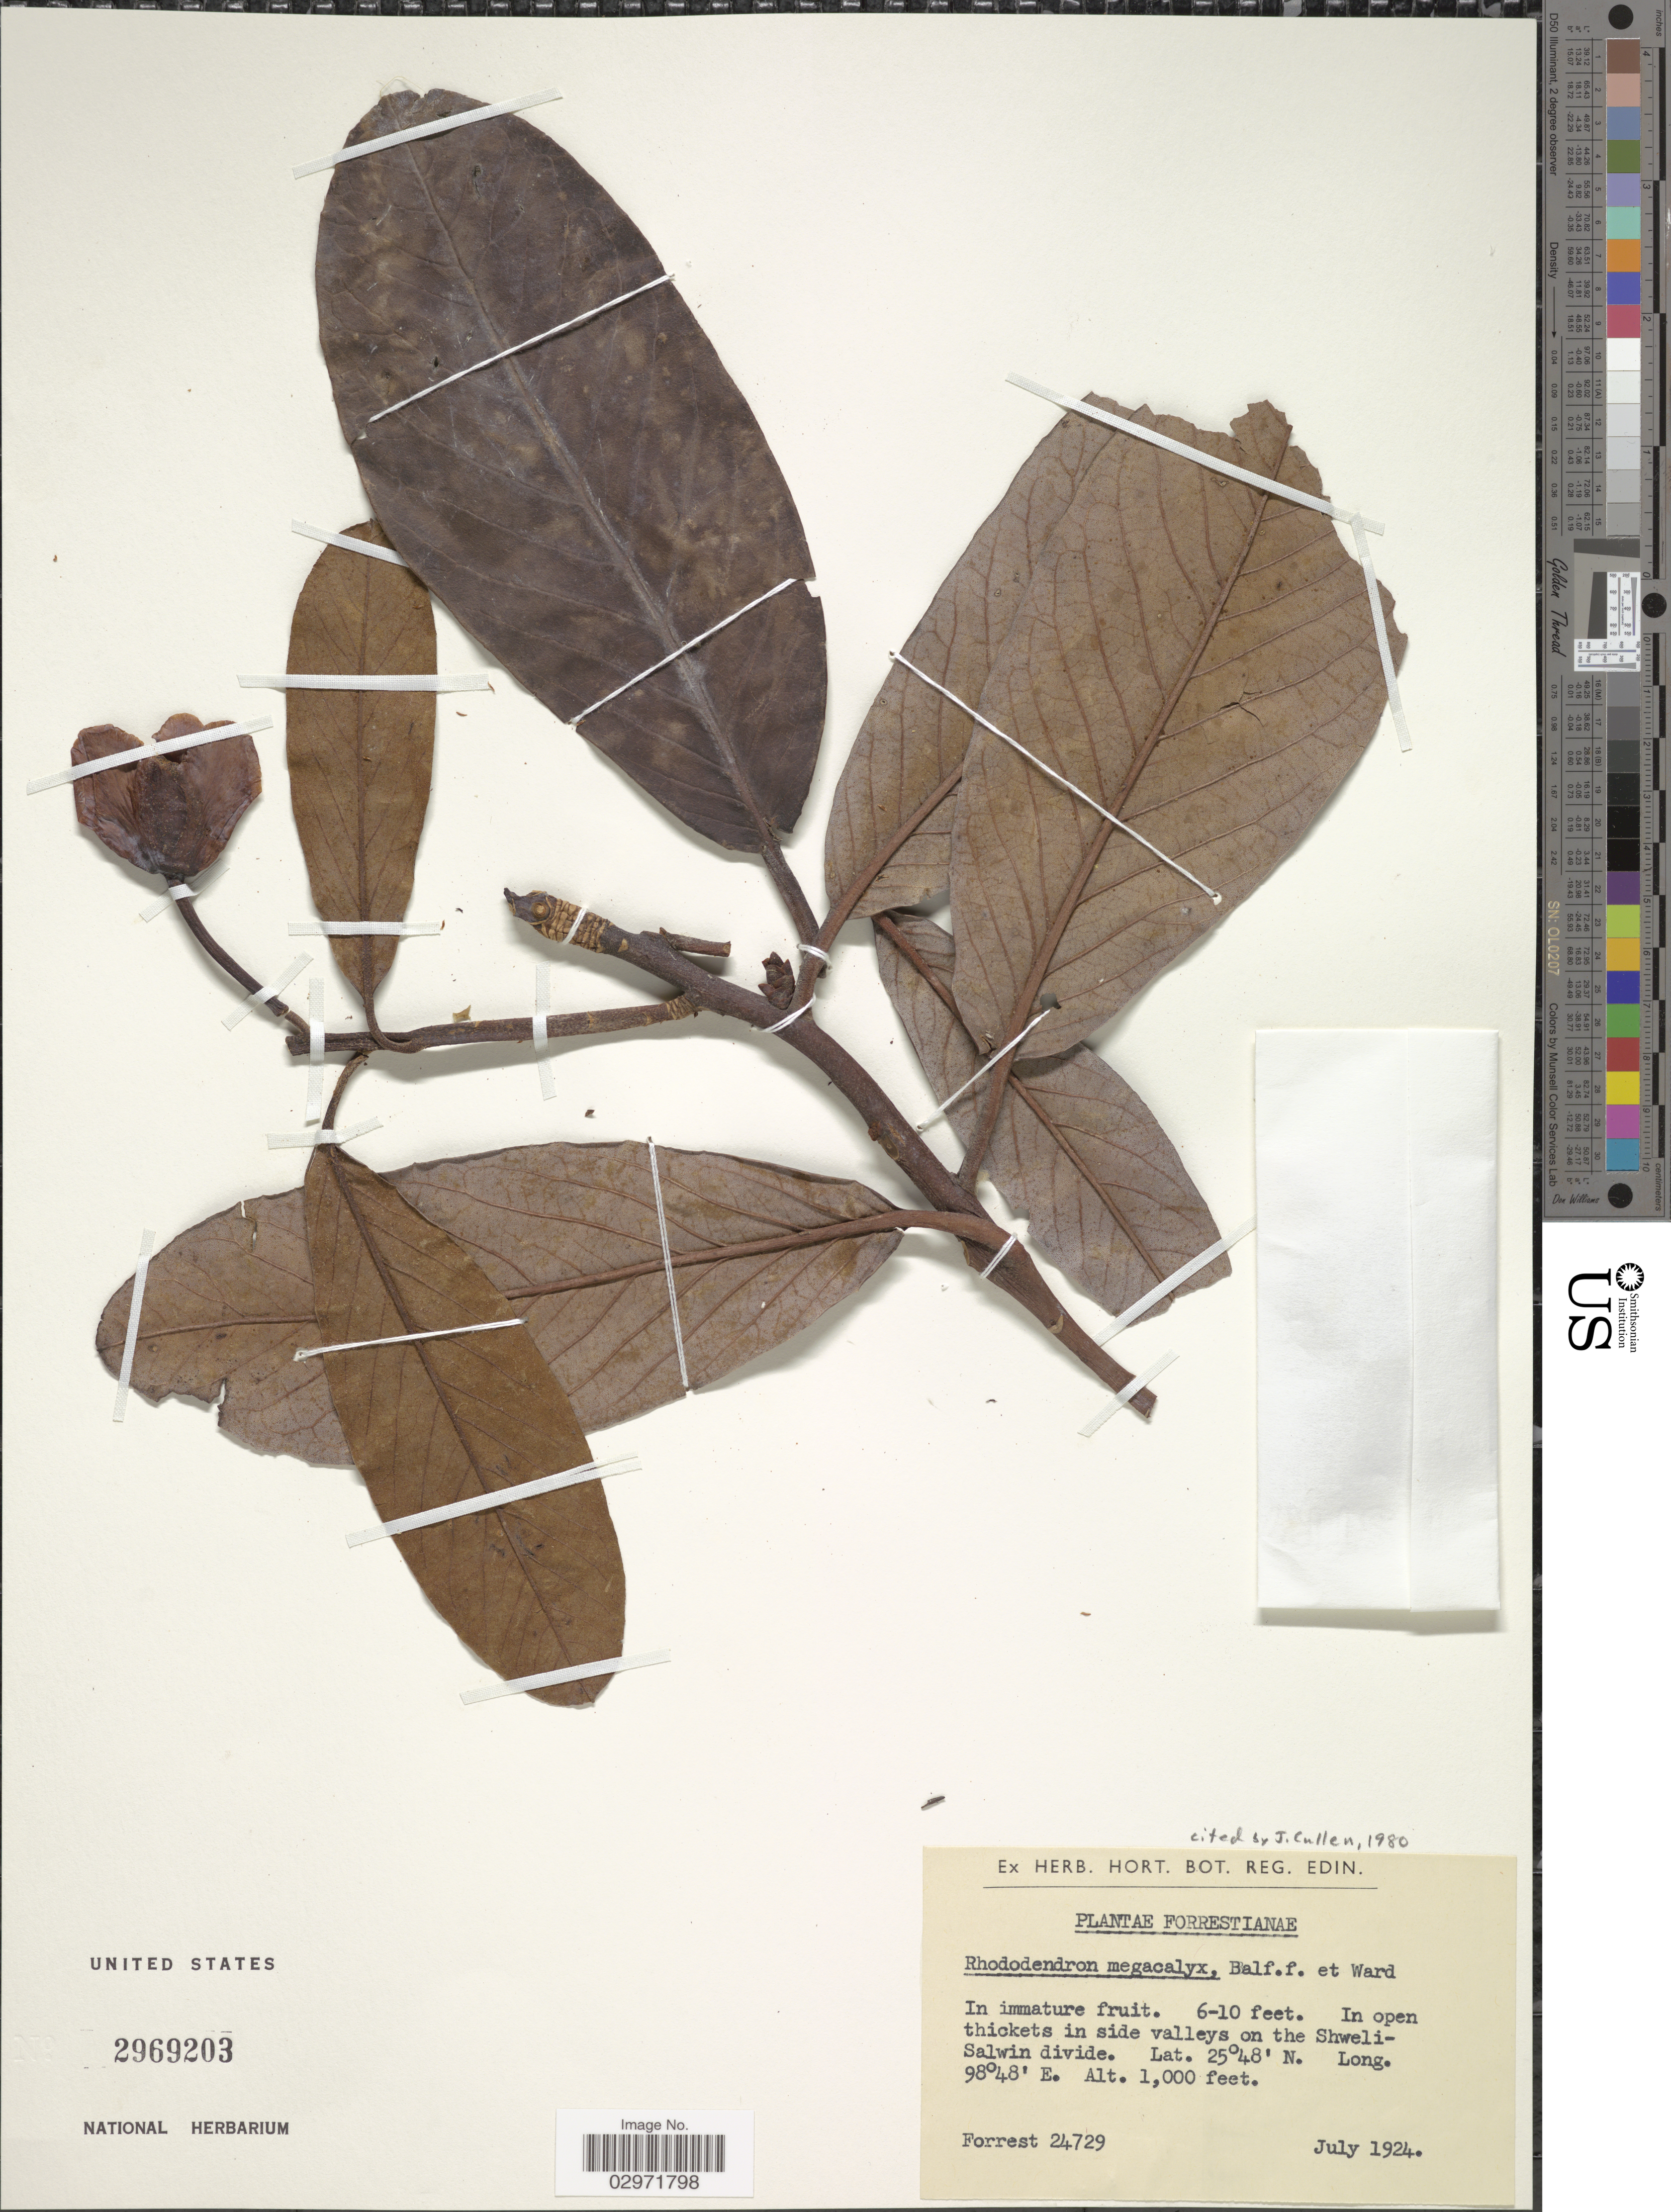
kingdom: Plantae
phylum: Tracheophyta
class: Magnoliopsida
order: Ericales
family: Ericaceae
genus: Rhododendron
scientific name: Rhododendron megacalyx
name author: Balf. f. & Ward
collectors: -. Forrest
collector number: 24729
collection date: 1924-07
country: China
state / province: Yunnan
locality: On the Shweli-Salwin divide.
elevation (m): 305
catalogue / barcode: US 2969203